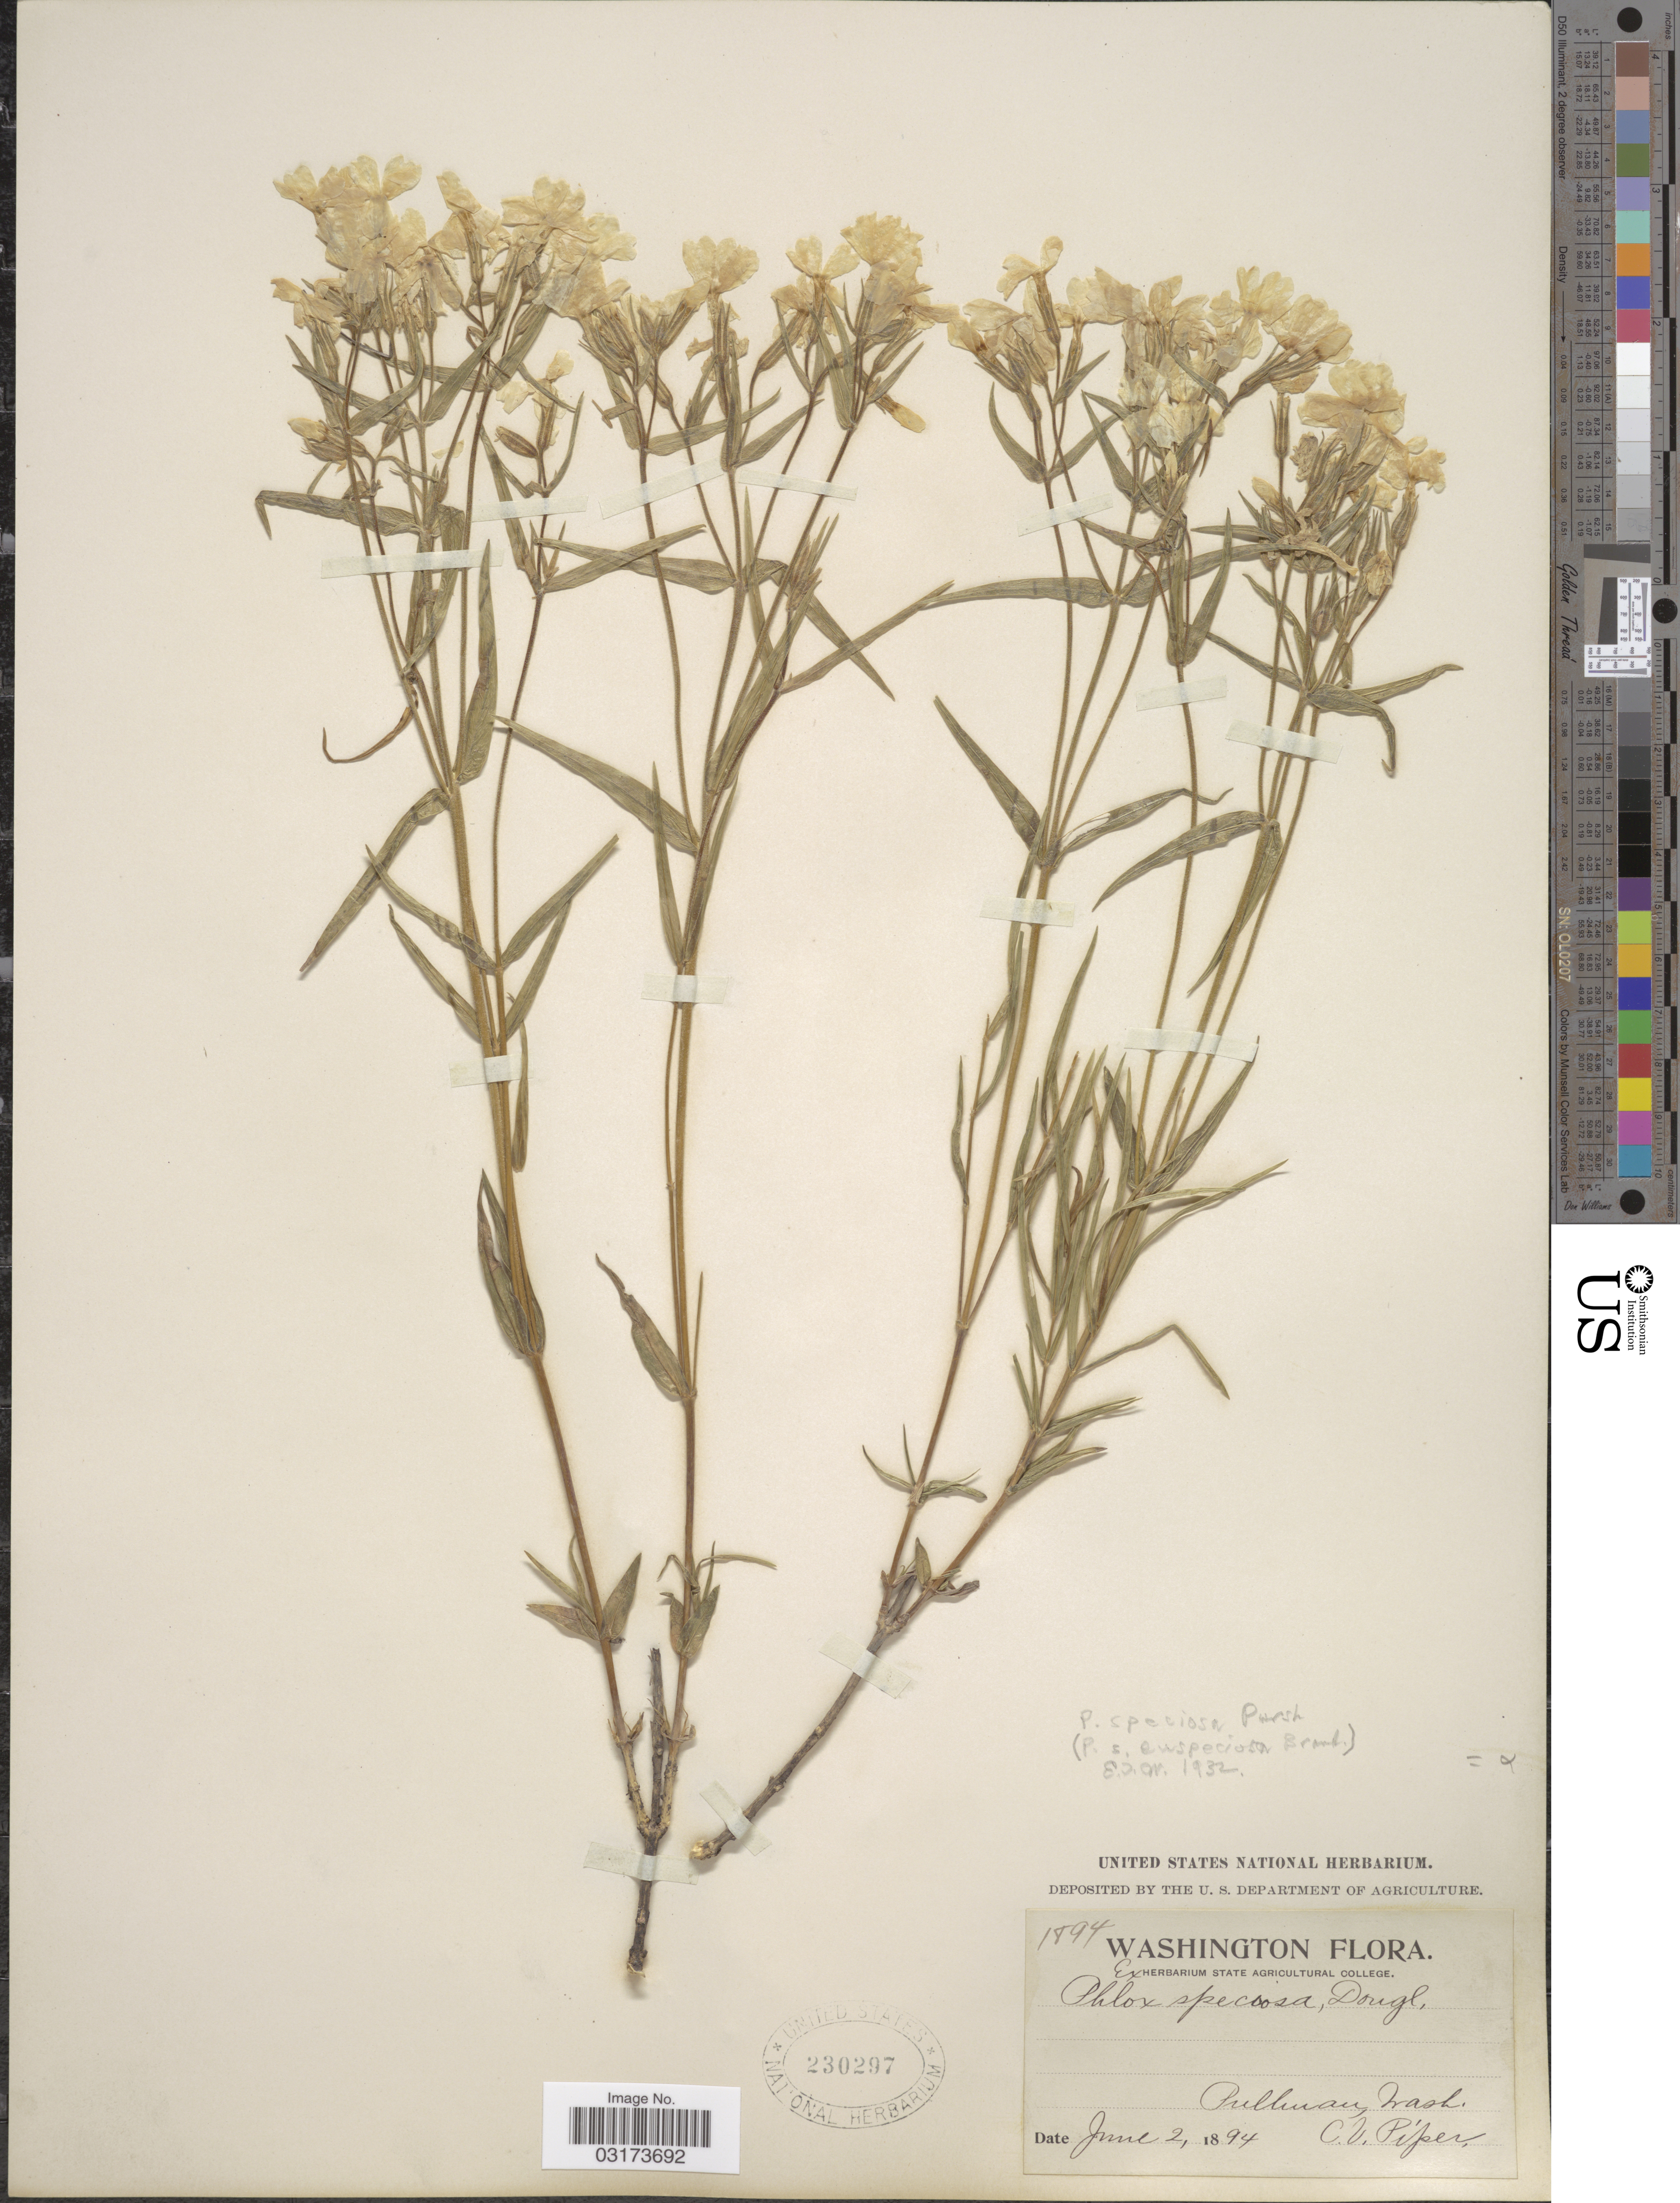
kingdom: Plantae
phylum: Tracheophyta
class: Magnoliopsida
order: Ericales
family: Polemoniaceae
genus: Phlox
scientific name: Phlox speciosa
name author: Pursh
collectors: C. V. Piper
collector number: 1894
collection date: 1894-06-02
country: United States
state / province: Washington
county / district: Whitman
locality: Pullman.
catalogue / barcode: US 230297